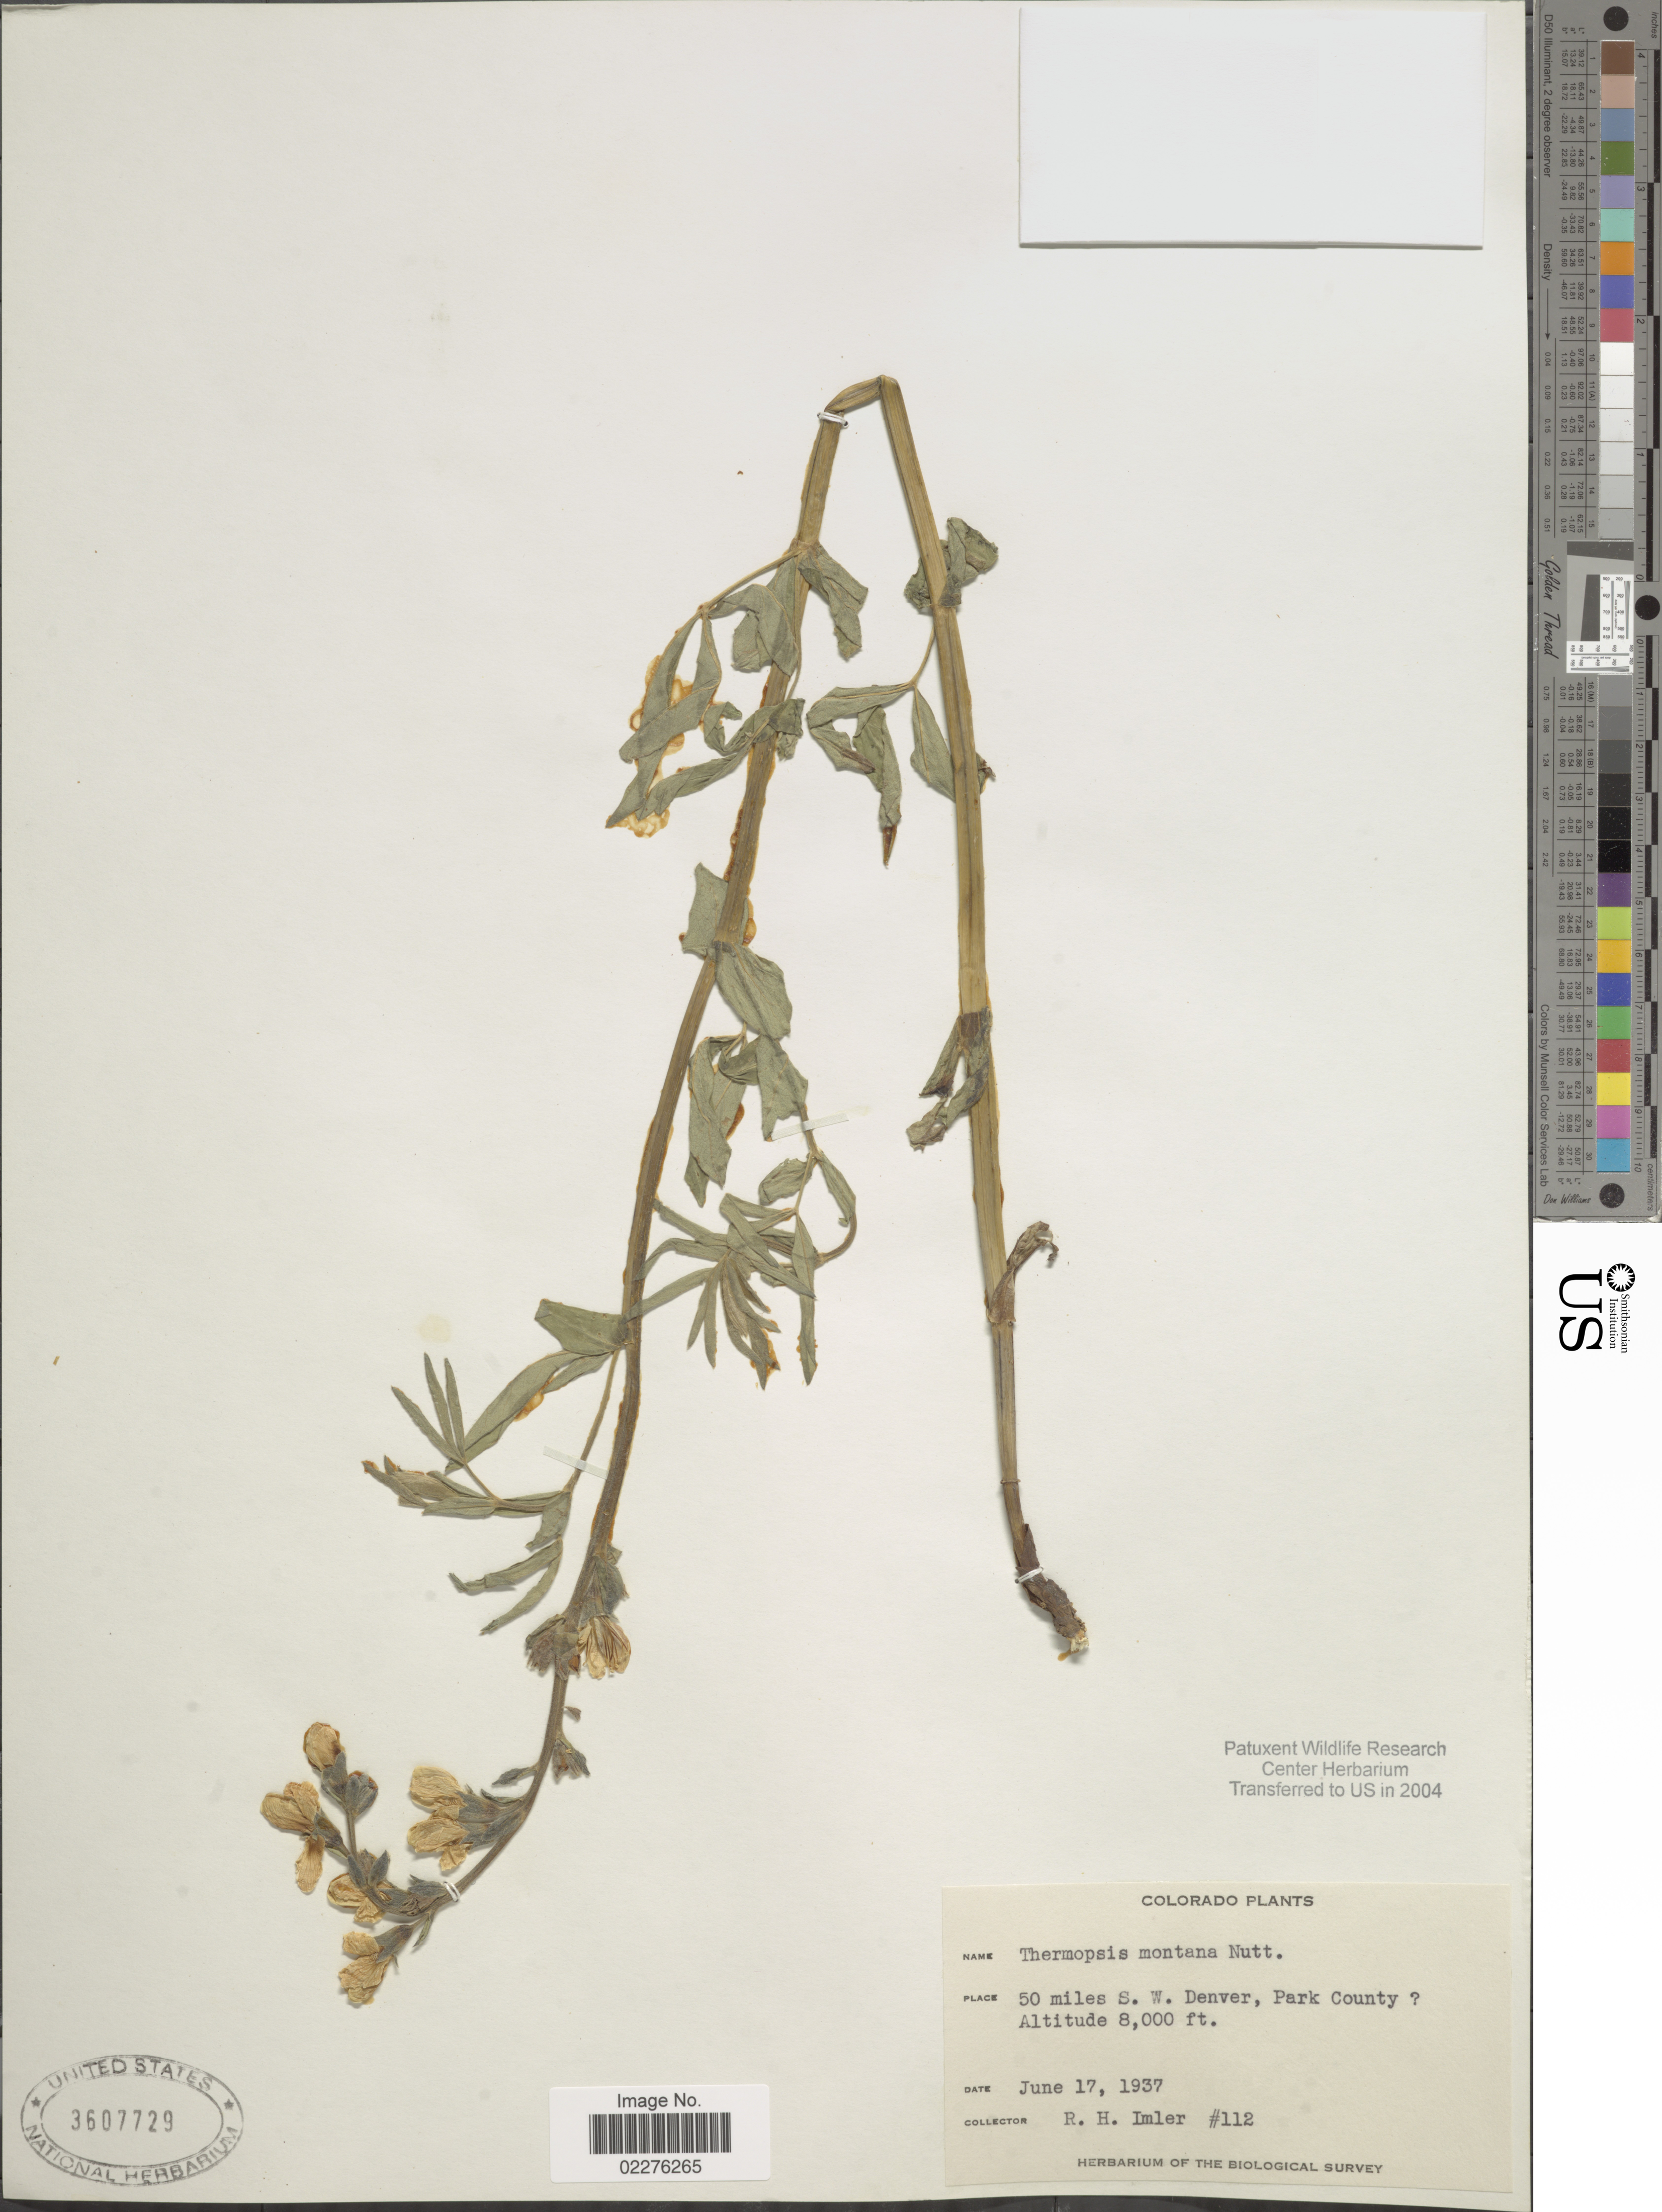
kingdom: Plantae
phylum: Tracheophyta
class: Magnoliopsida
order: Fabales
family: Fabaceae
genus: Thermopsis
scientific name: Thermopsis montana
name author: Nutt.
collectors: R. Imler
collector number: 112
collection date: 1937-06-17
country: United States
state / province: Colorado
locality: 50 miles S.W. Denver, Park County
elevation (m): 2438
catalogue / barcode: US 3607729